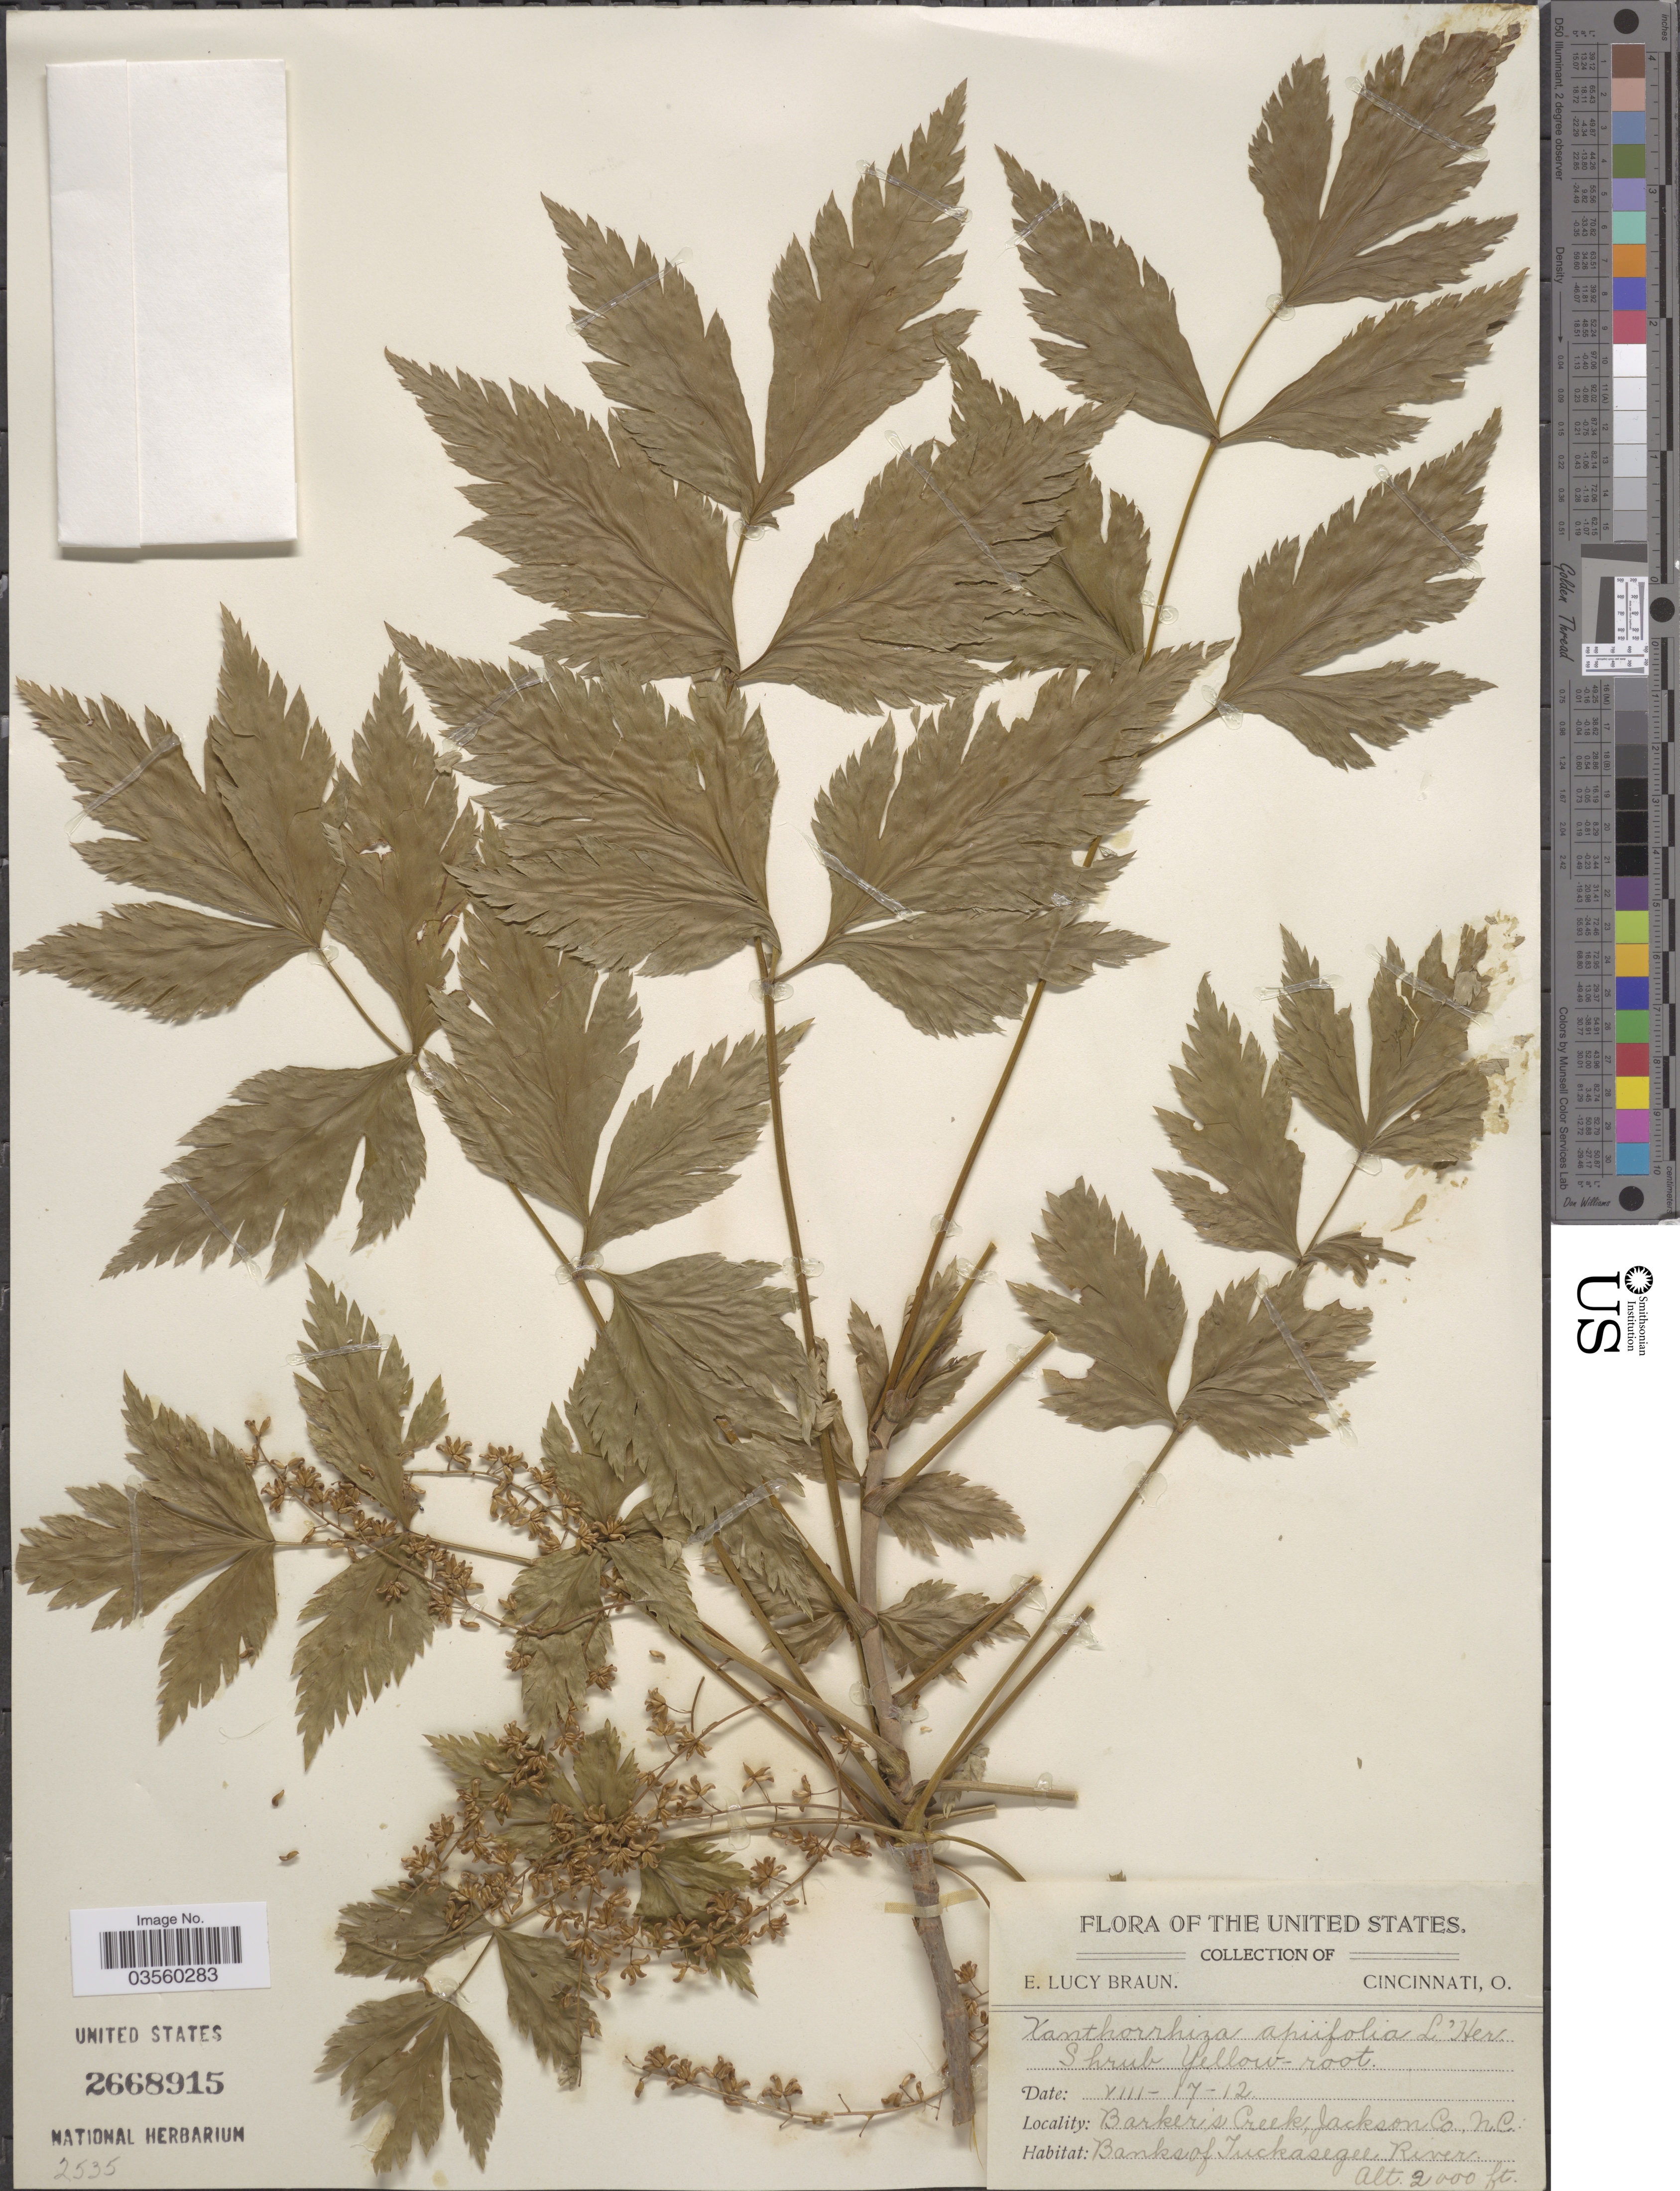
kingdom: Plantae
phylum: Tracheophyta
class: Magnoliopsida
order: Ranunculales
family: Ranunculaceae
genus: Xanthorhiza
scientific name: Xanthorhiza apiifolia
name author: L'Hér.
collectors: E. L. Braun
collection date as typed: Transcribed d/m/y: 17/8/12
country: United States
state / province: North Carolina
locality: Barker's Creek, Jackson Co. Banks of Tuckasegee River.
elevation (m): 610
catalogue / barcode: US 2668915